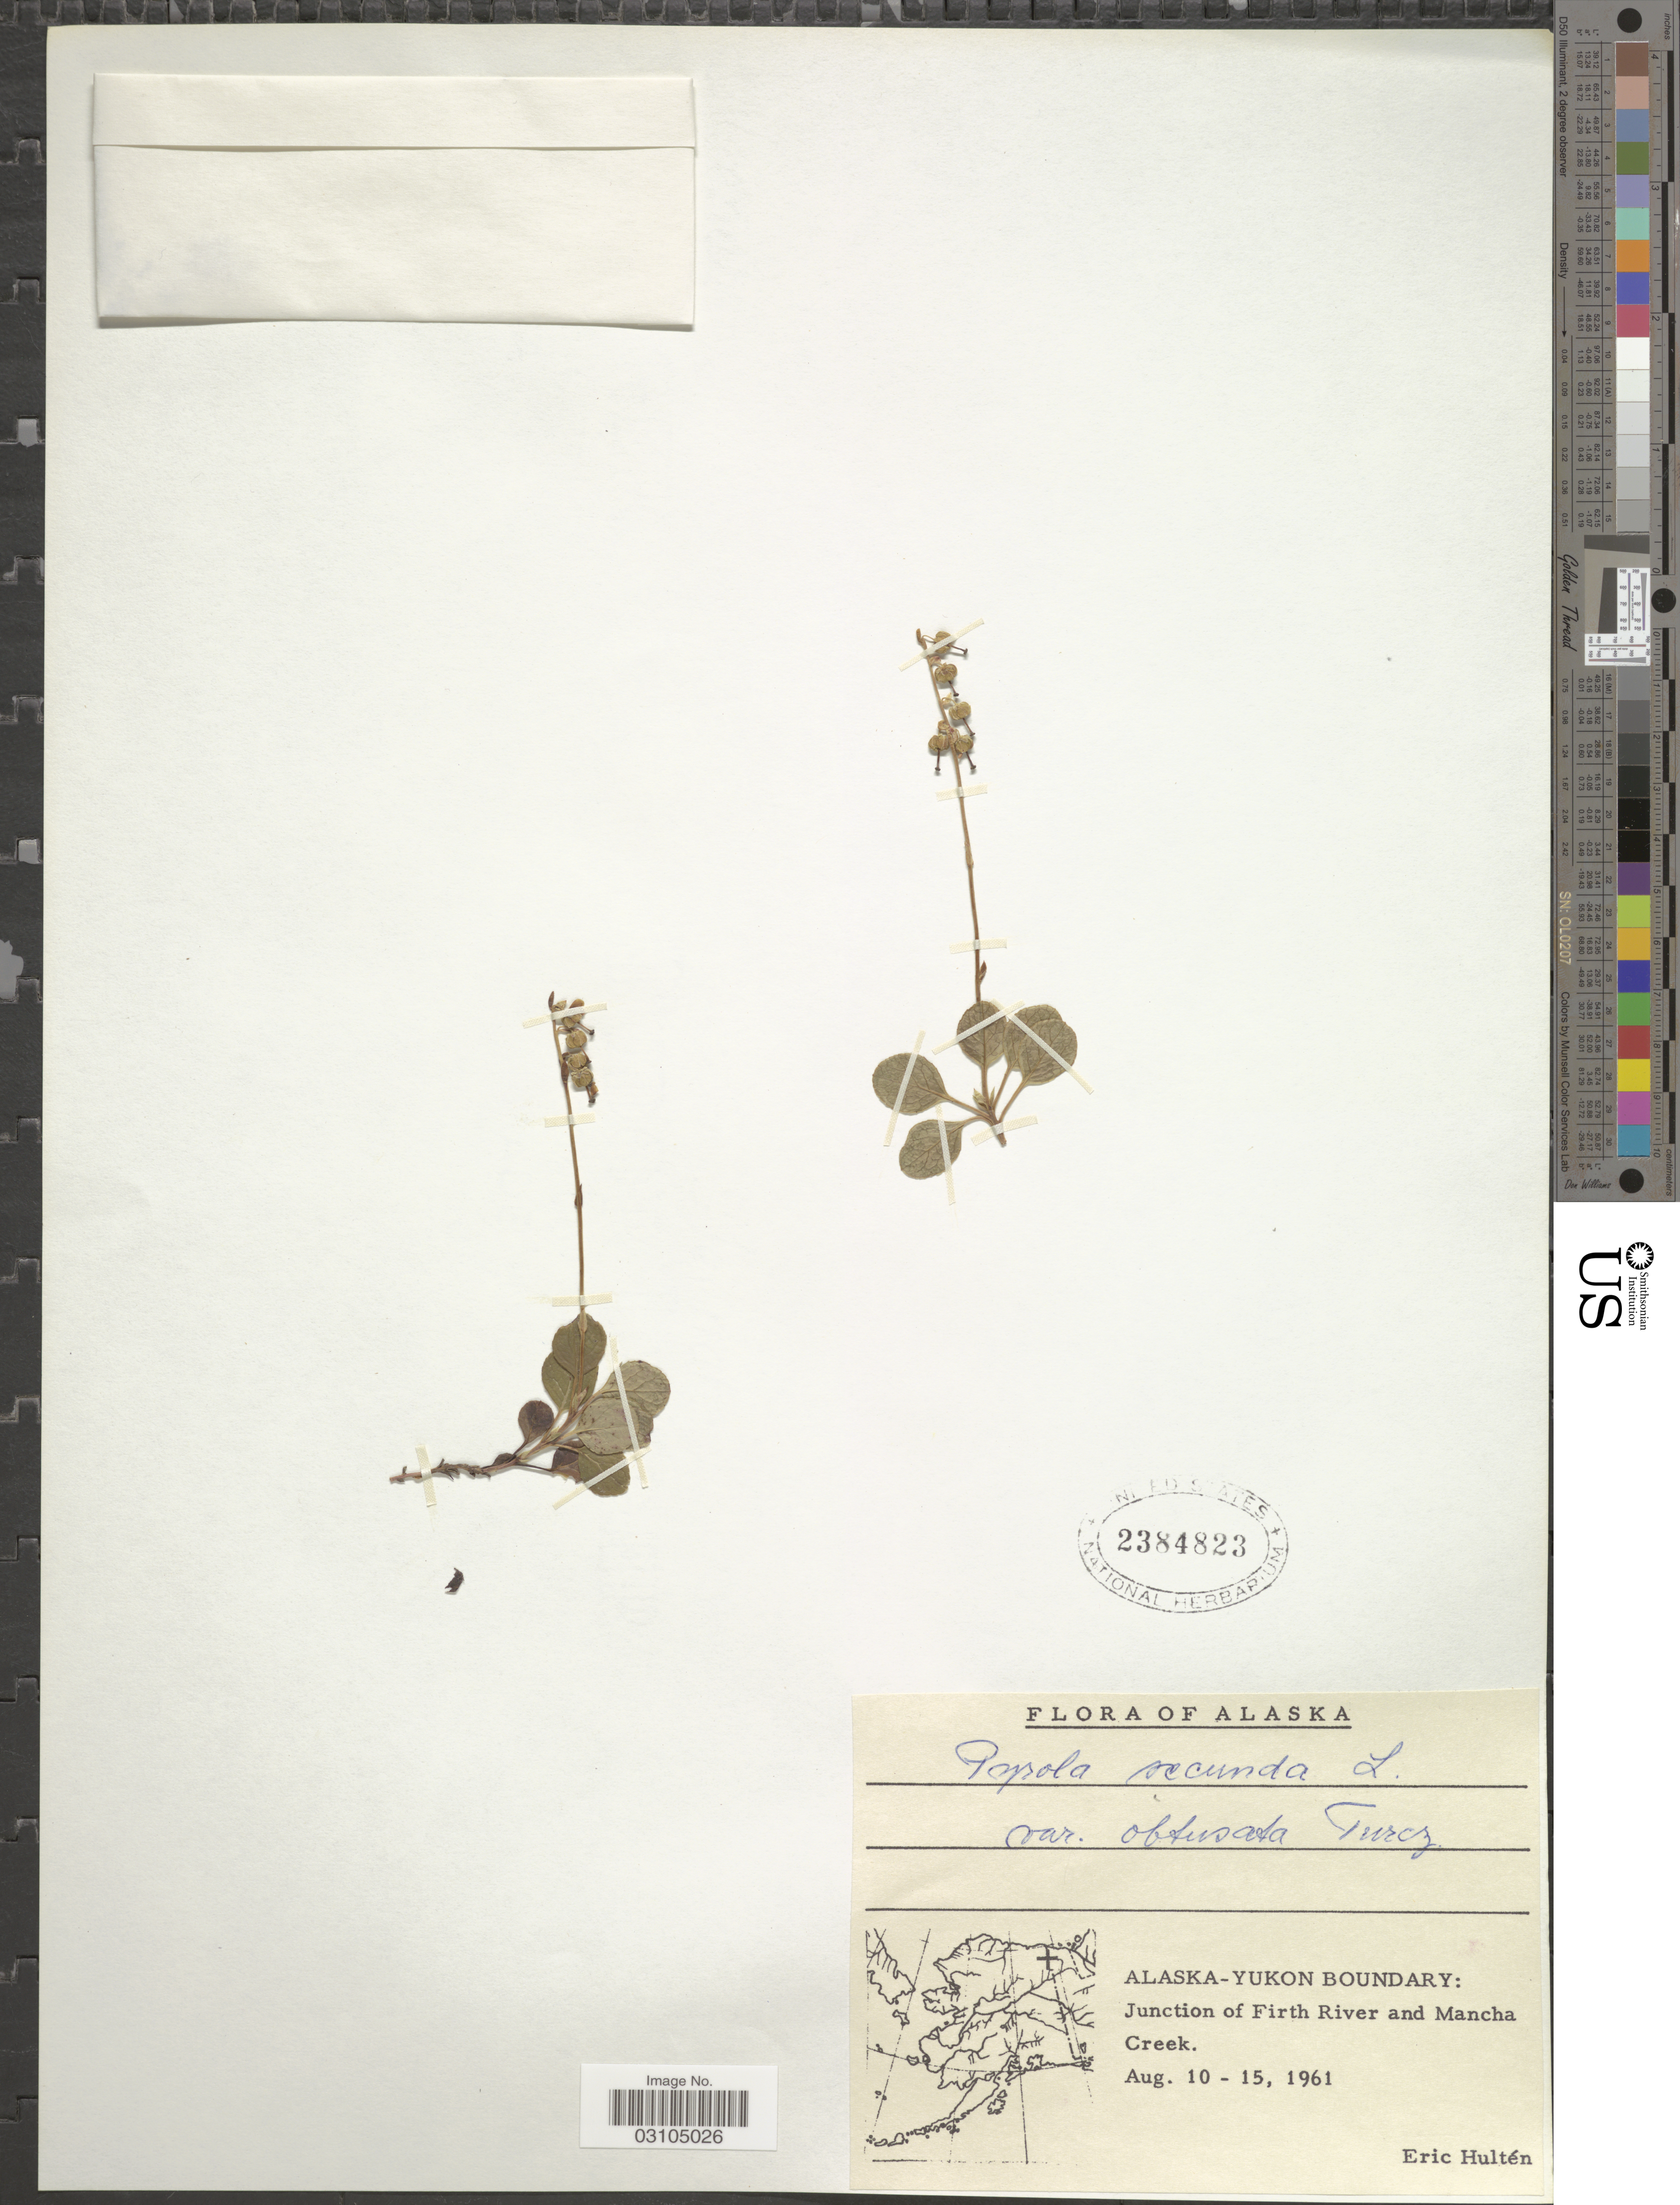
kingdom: Plantae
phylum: Tracheophyta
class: Magnoliopsida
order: Ericales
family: Ericaceae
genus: Orthilia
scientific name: Orthilia secunda var. obtusata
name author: (Turcz.) House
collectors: E. G. Hultén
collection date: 1961-08-10/1961-08-15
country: United States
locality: Alaska-Yukon Boundary, Junction of Firth River and Mancha Creek.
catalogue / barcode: US 2384823